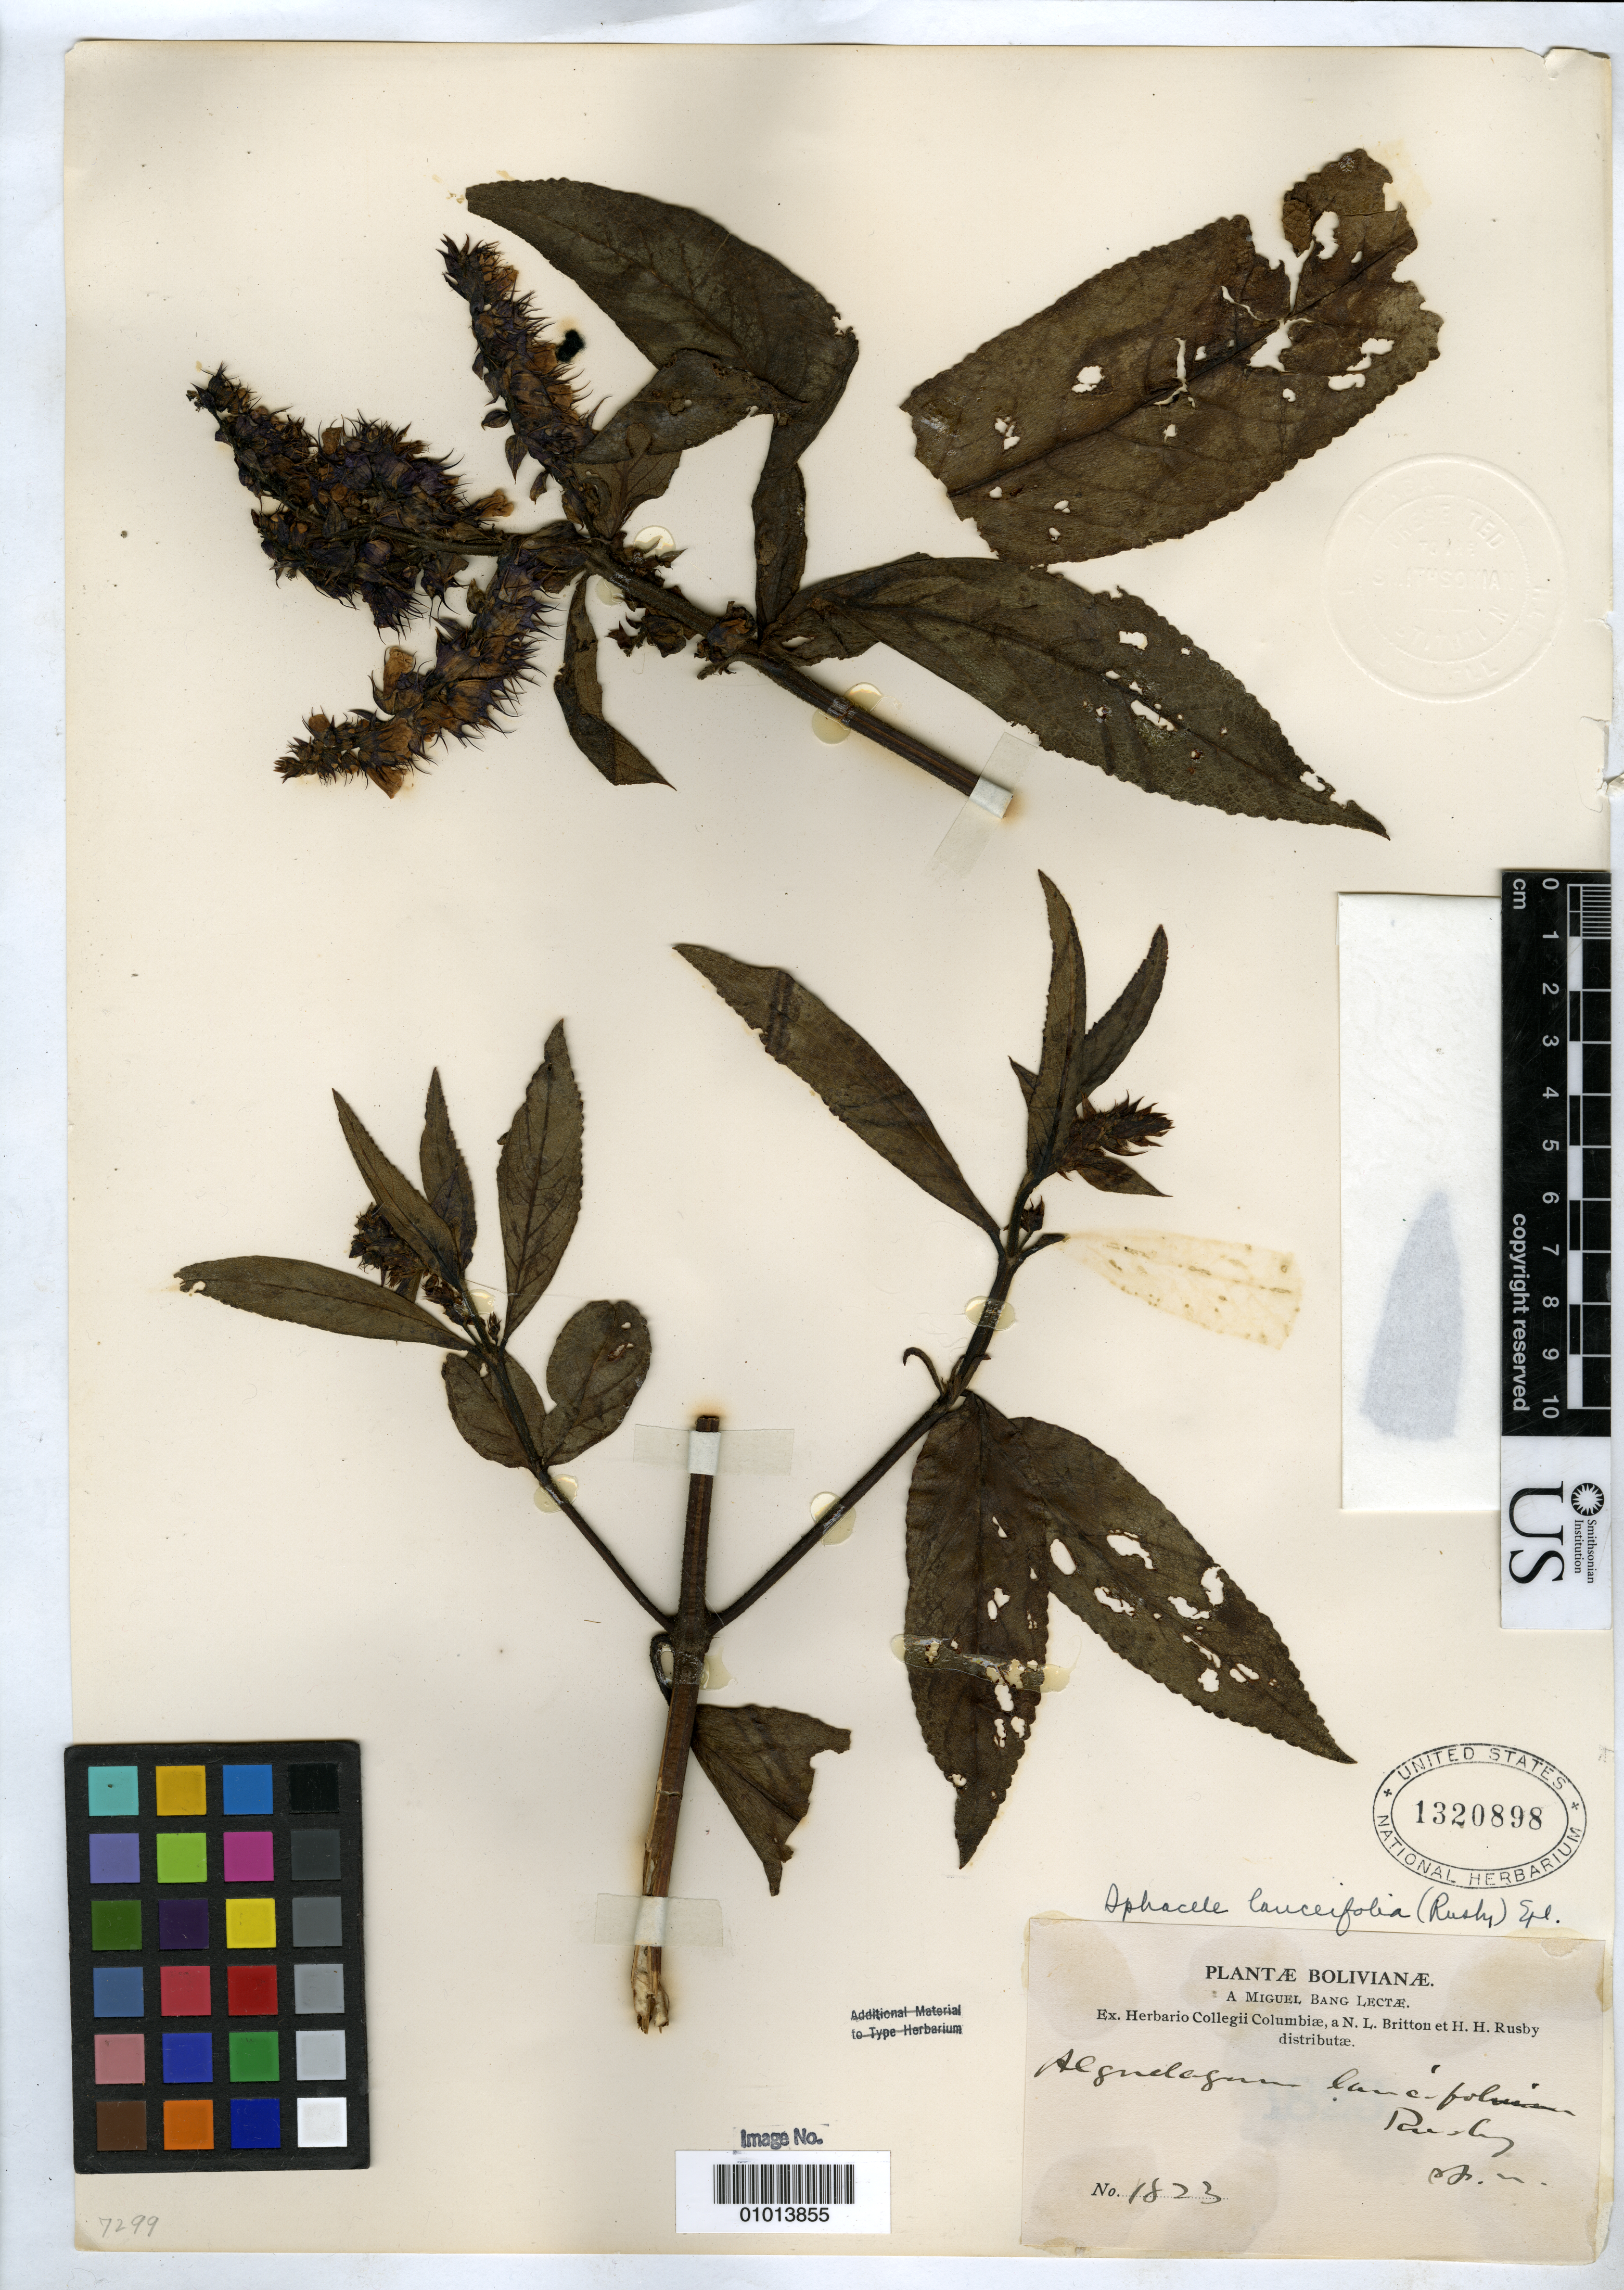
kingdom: Plantae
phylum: Tracheophyta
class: Magnoliopsida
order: Lamiales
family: Lamiaceae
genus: Alguelaguen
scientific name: Alguelaguen lancifolium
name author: Rusby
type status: Isotype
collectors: M. Bang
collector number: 1823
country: Bolivia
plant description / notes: Specimen ex John Donnell Smith herbarium.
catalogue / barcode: US 1320898